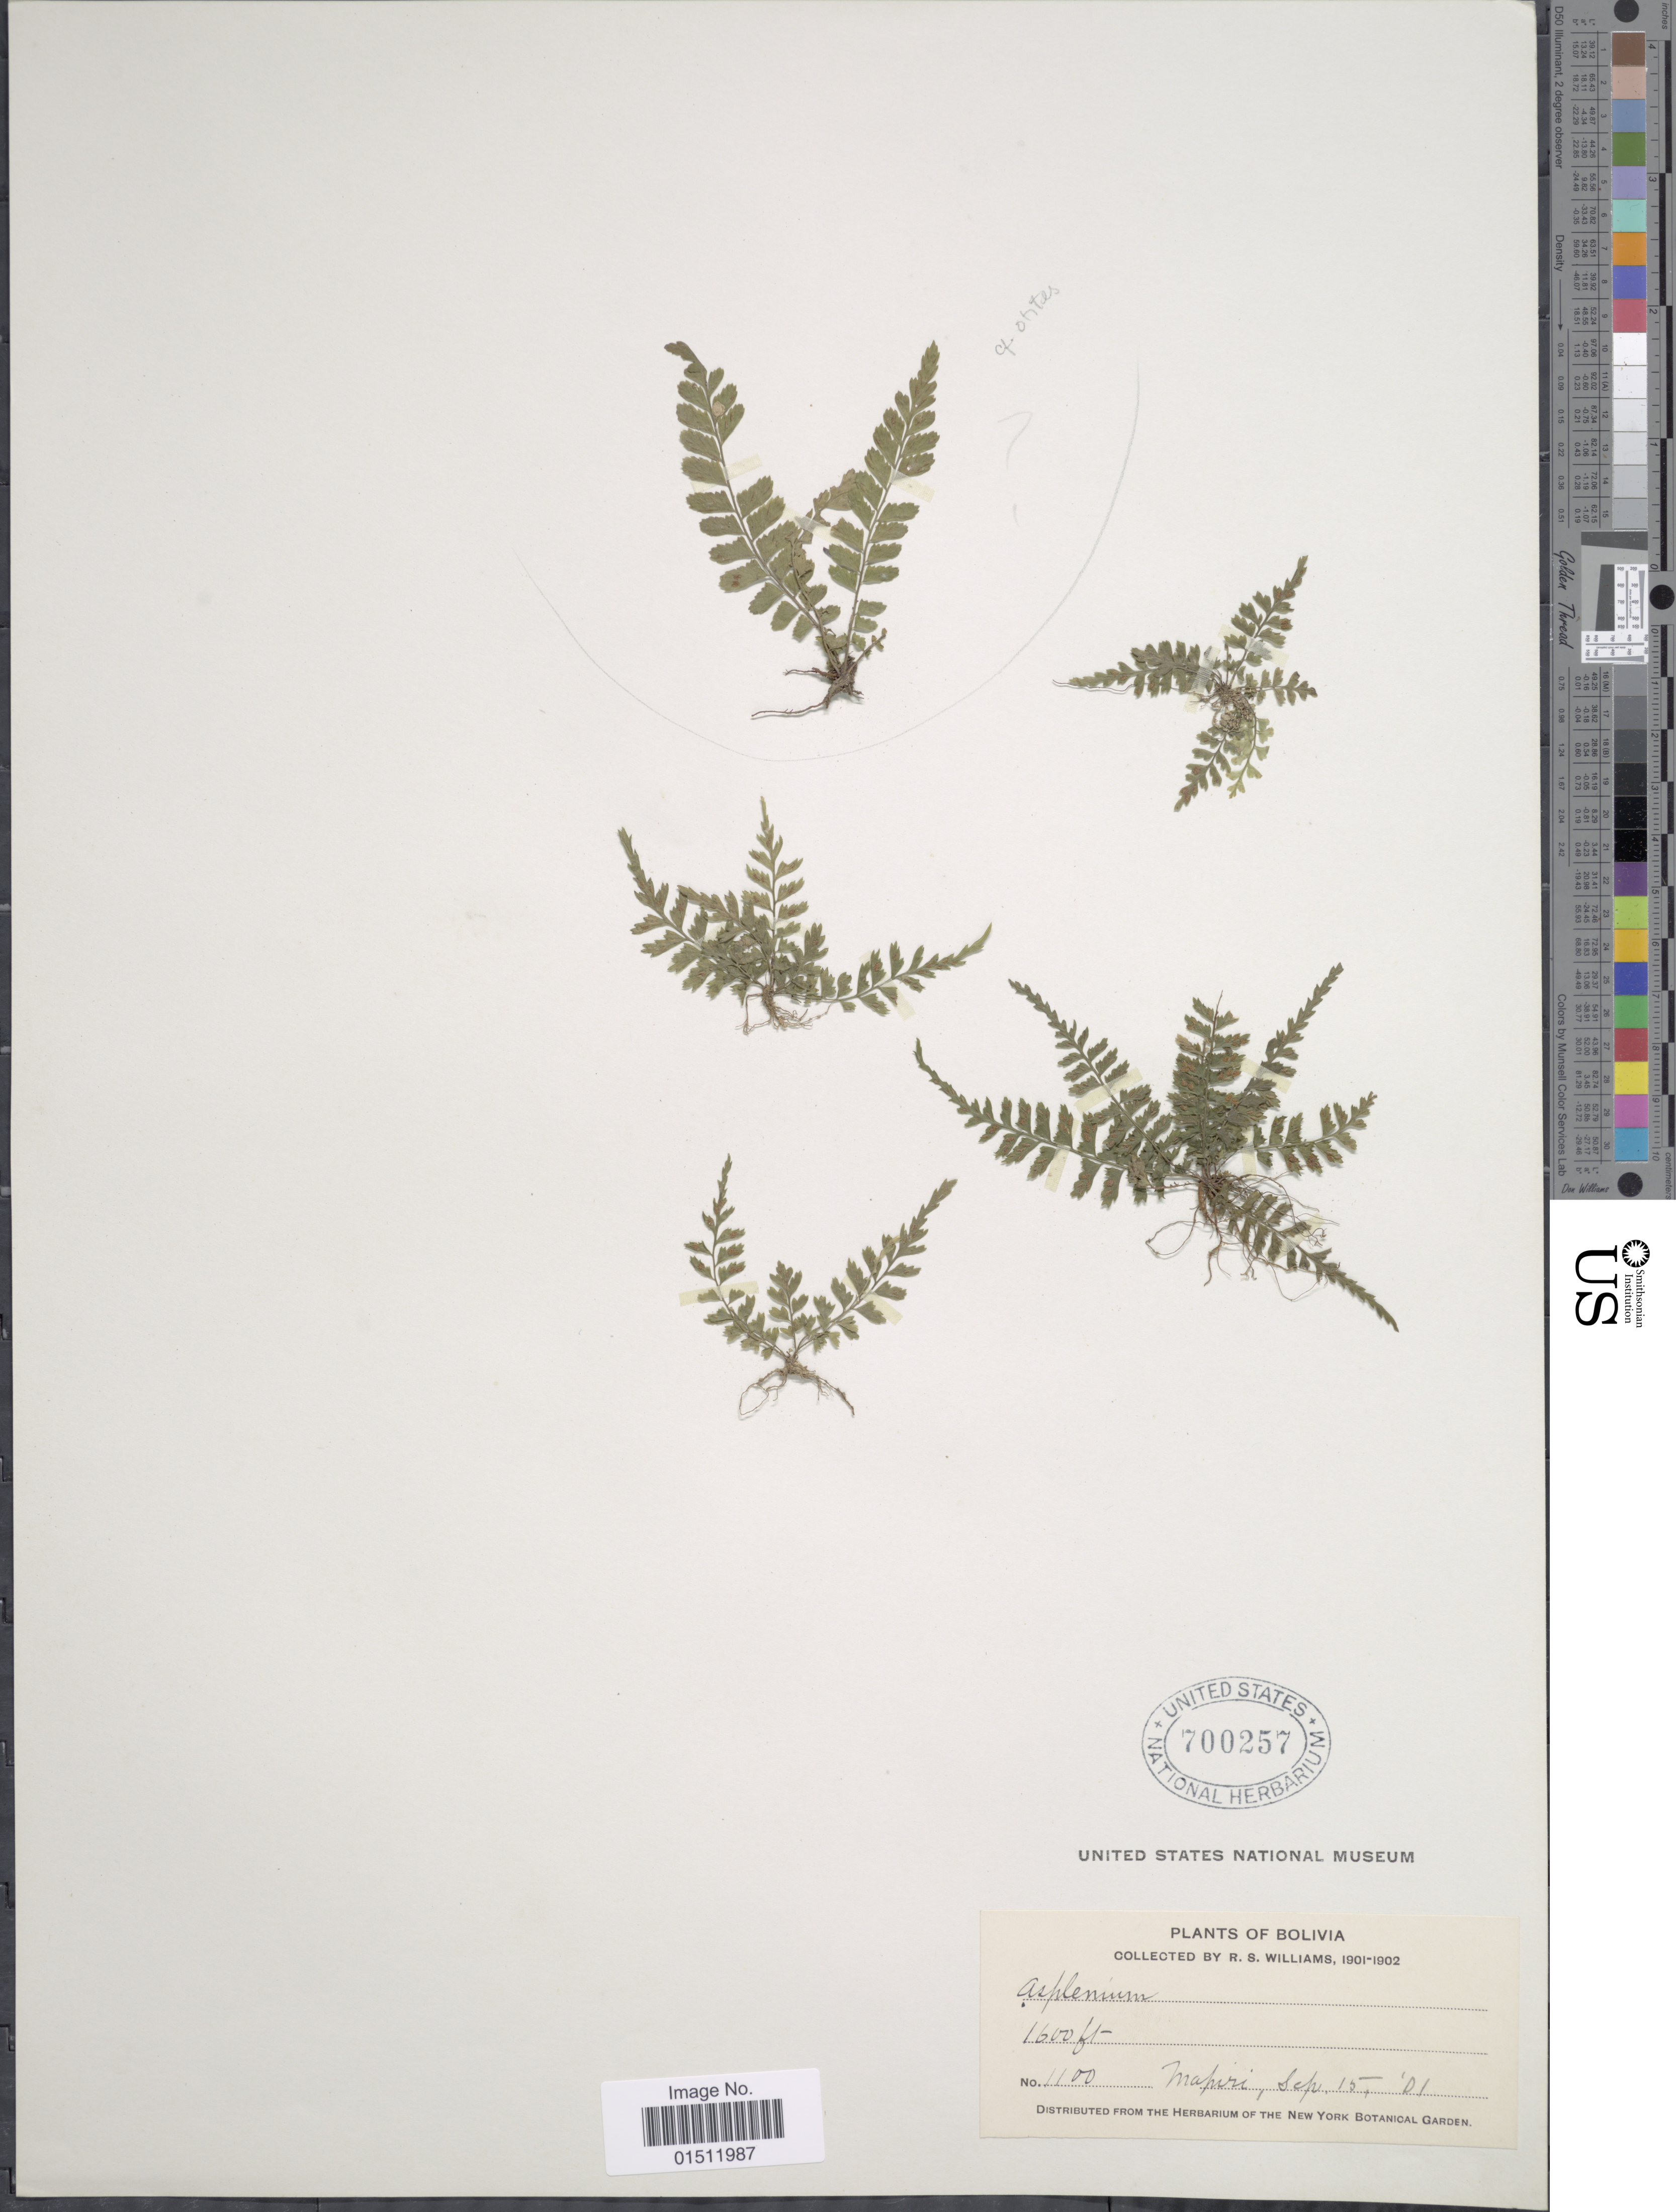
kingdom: Plantae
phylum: Tracheophyta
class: Polypodiopsida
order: Polypodiales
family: Aspleniaceae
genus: Asplenium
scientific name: Asplenium poloense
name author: Rosenst.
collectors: R. S. Williams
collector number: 1100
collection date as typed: Sep 15, '1901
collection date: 1901-09-15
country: Bolivia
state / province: La Páz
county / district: Larecaja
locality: Mapiri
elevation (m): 488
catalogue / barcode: US 700257